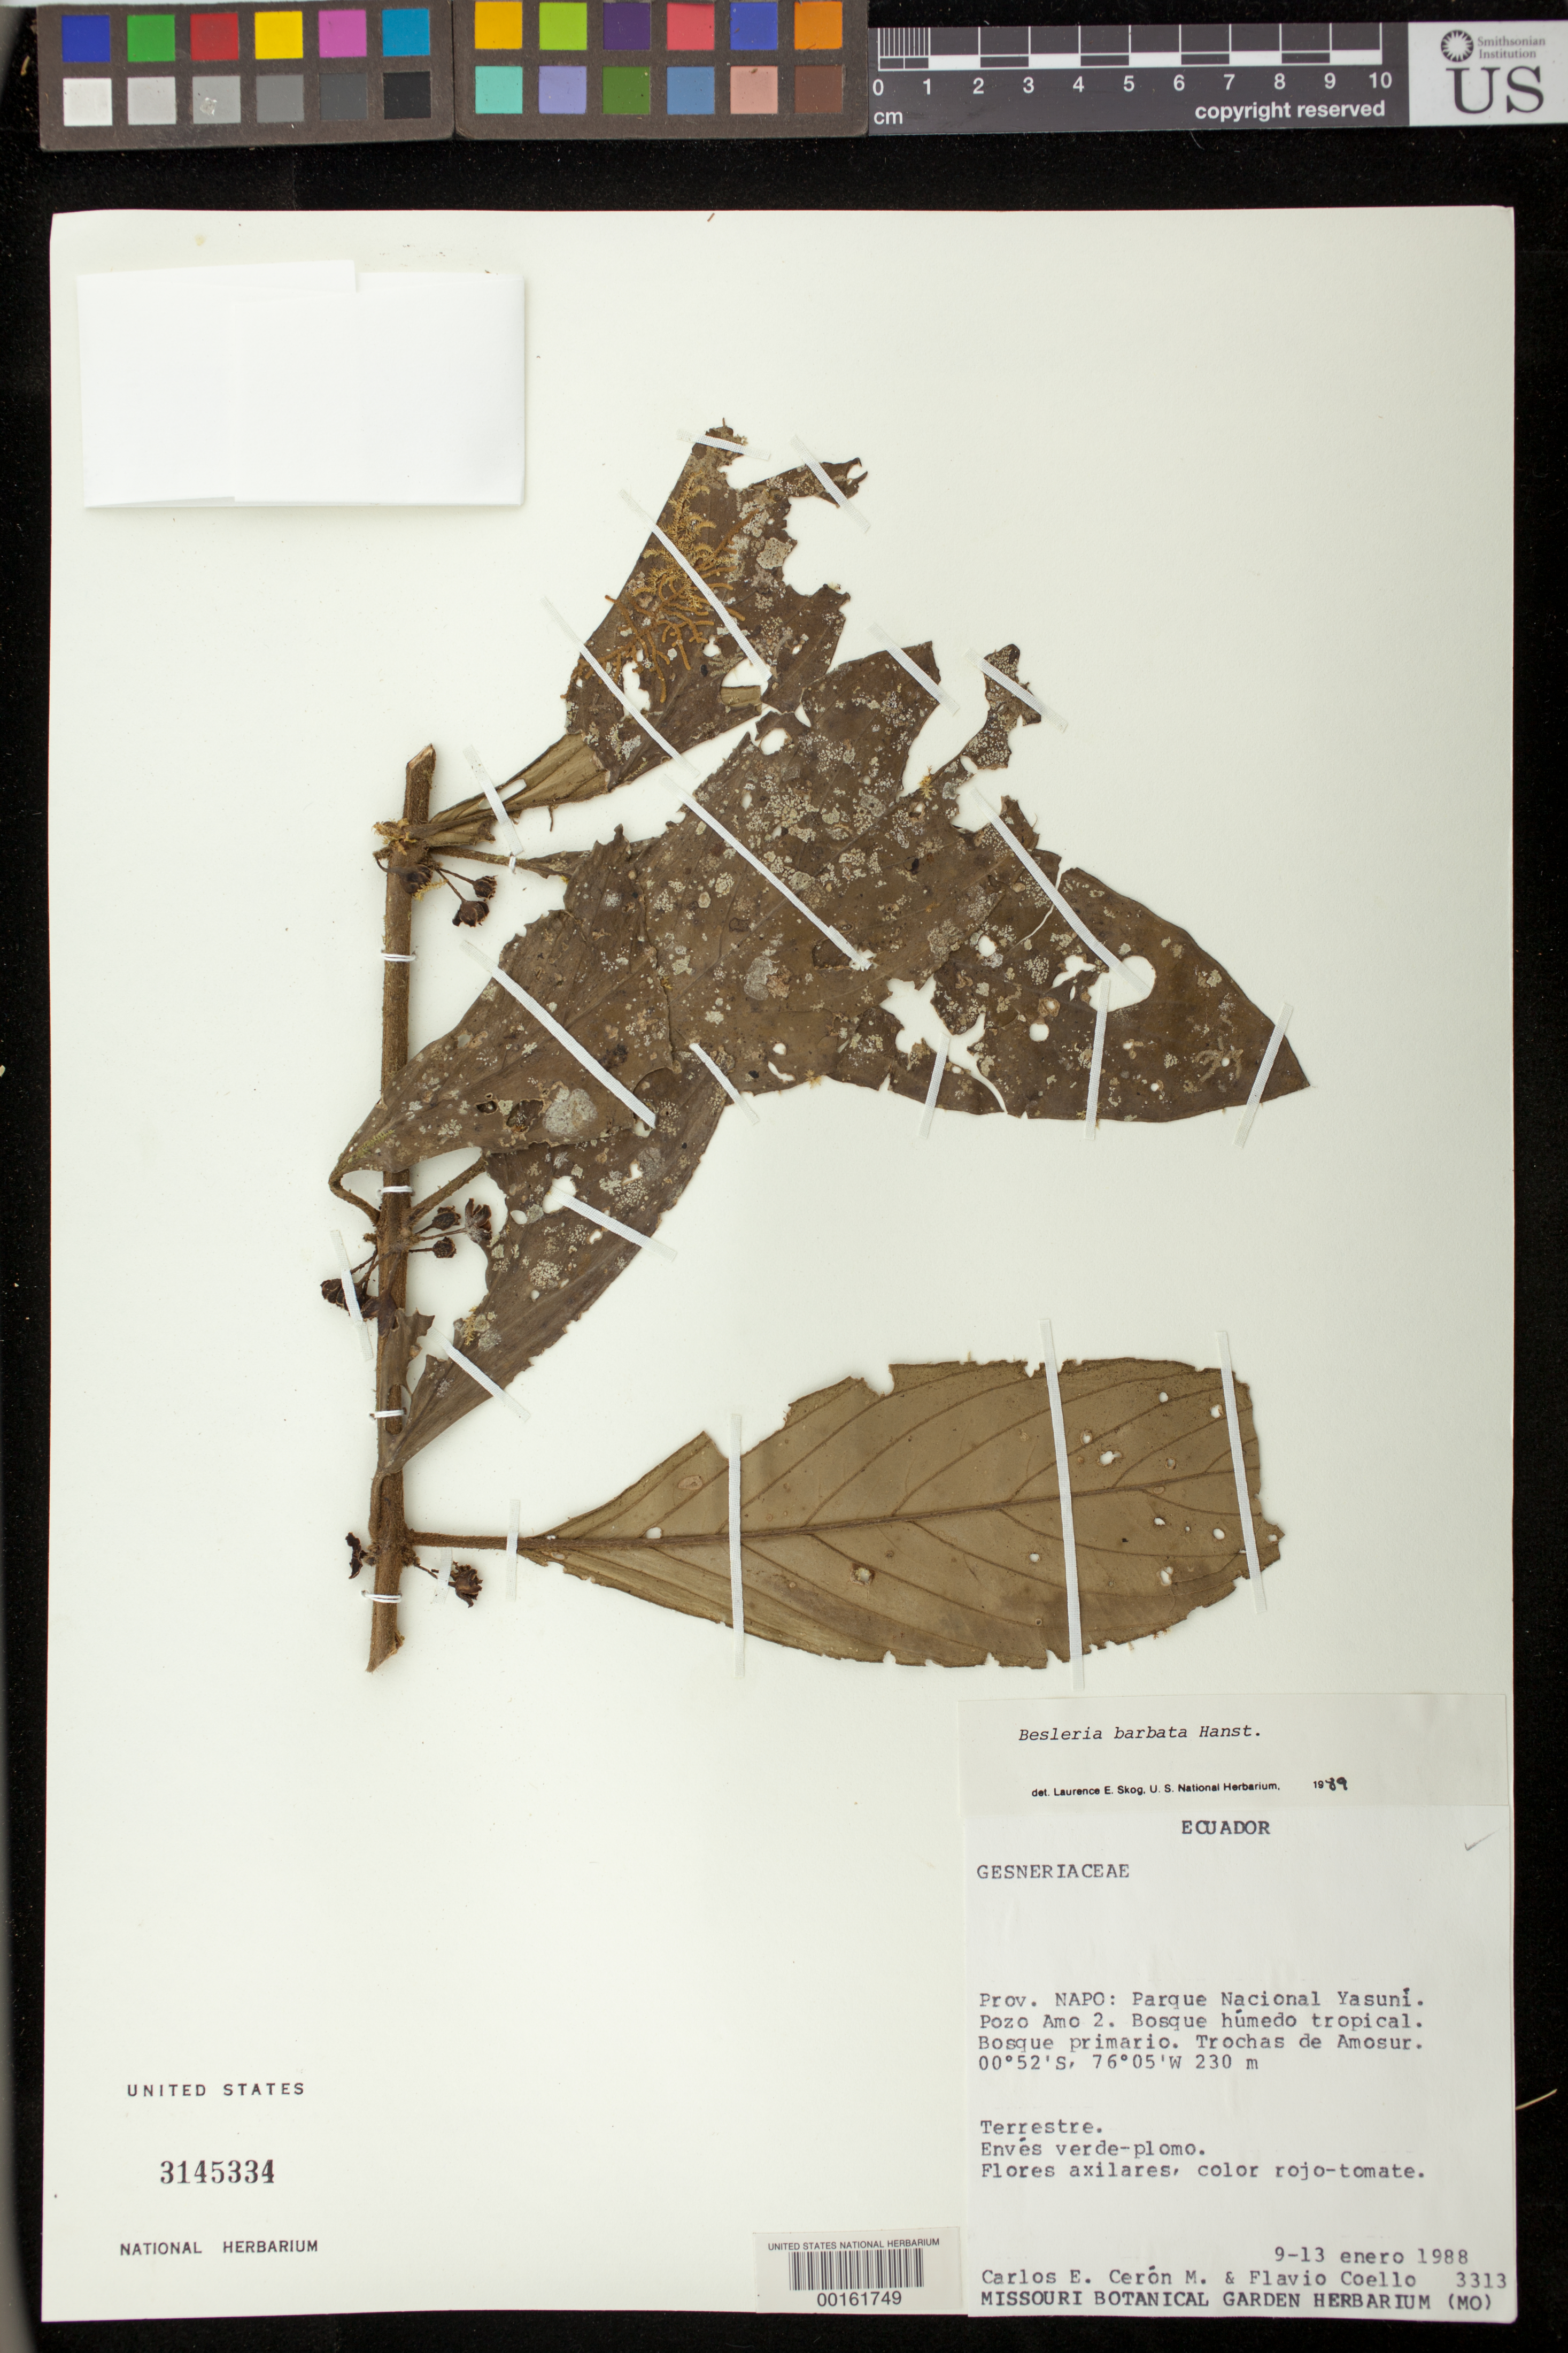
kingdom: Plantae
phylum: Tracheophyta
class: Magnoliopsida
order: Lamiales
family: Gesneriaceae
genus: Besleria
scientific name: Besleria barbata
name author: (Poepp.) Hanst.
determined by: Clark, J. L., (SEL), The Marie Selby Botanical Garden (UNITED STATES)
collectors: C. E. Cerón M. & F. Coello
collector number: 3313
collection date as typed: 9-13 Jan 1988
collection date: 1988-01-09/1988-01-13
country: Ecuador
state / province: Napo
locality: Parque Nacional Yasuni, Pozo Amo 2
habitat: Humid tropical forest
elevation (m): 230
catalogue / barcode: US 3145334